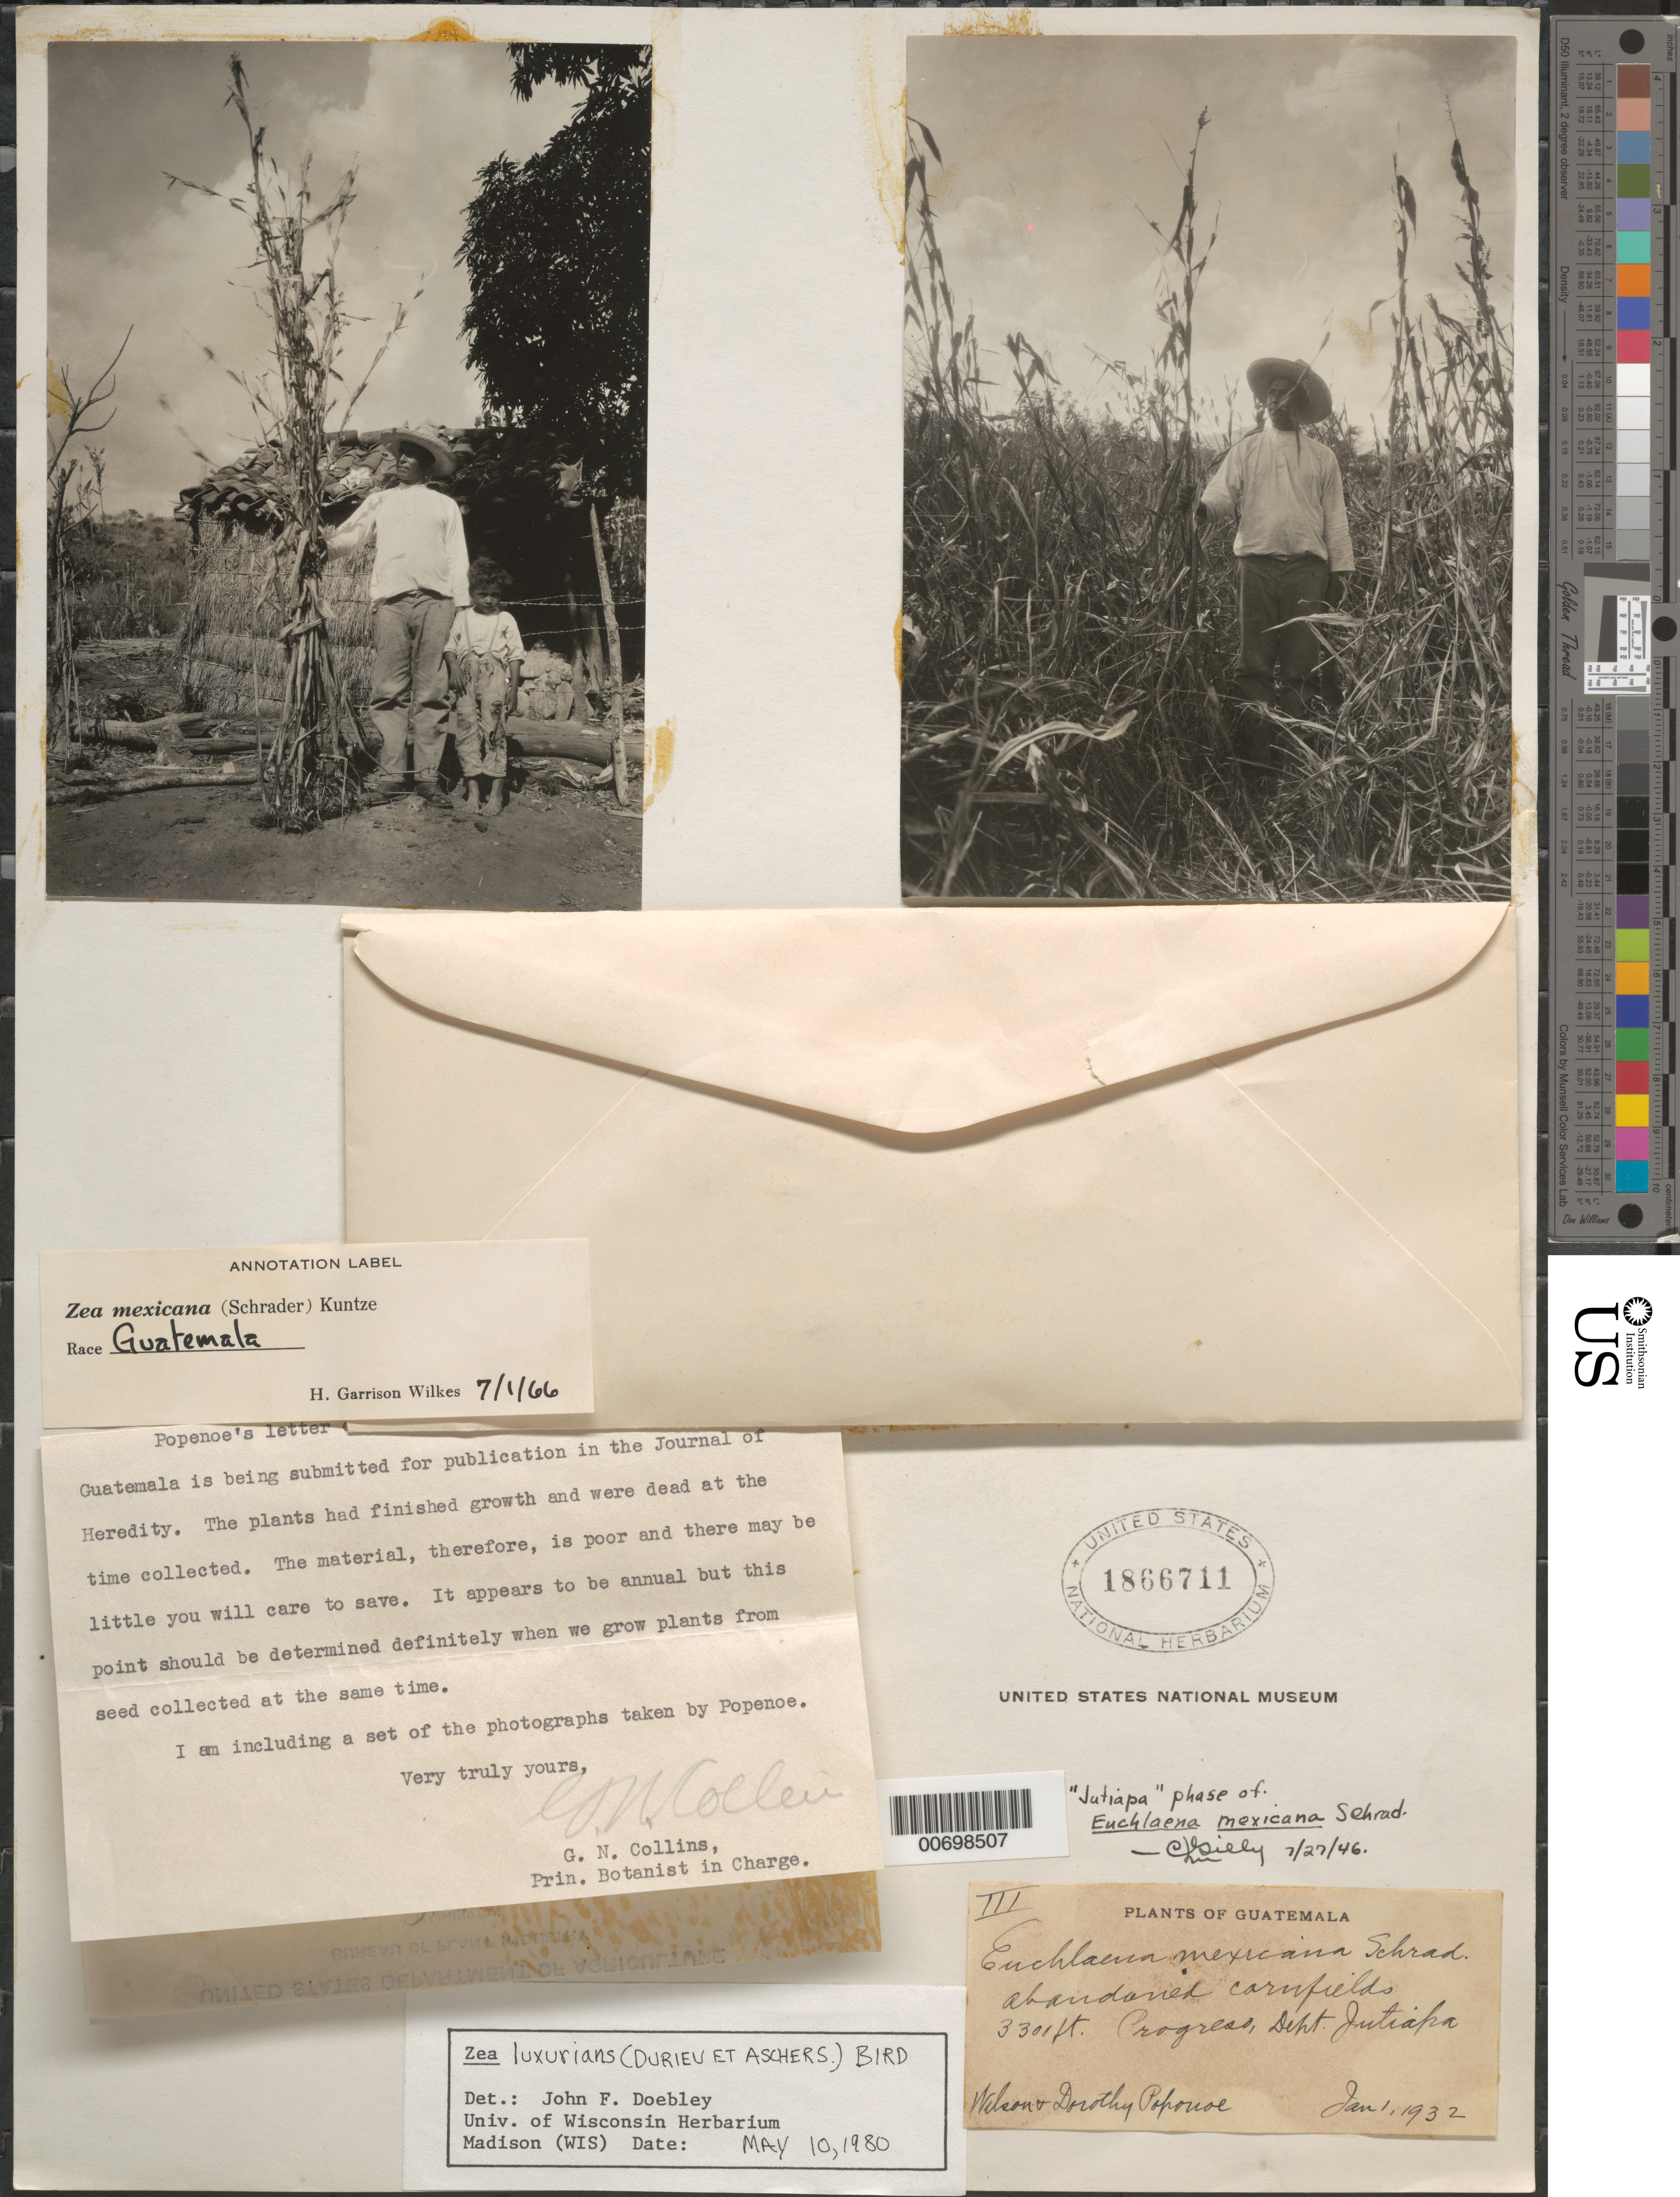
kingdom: Plantae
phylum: Tracheophyta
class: Liliopsida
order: Poales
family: Poaceae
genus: Zea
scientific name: Zea luxurians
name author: (Durieu & Asch.) R.M. Bird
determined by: Doebley, John F.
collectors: D. Popenoe & W. Popenoe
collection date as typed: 01 Jan 1932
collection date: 1932-01-01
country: Guatemala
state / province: Jutiapa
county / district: El Progreso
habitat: abandoned cornfield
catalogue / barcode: US 1866711